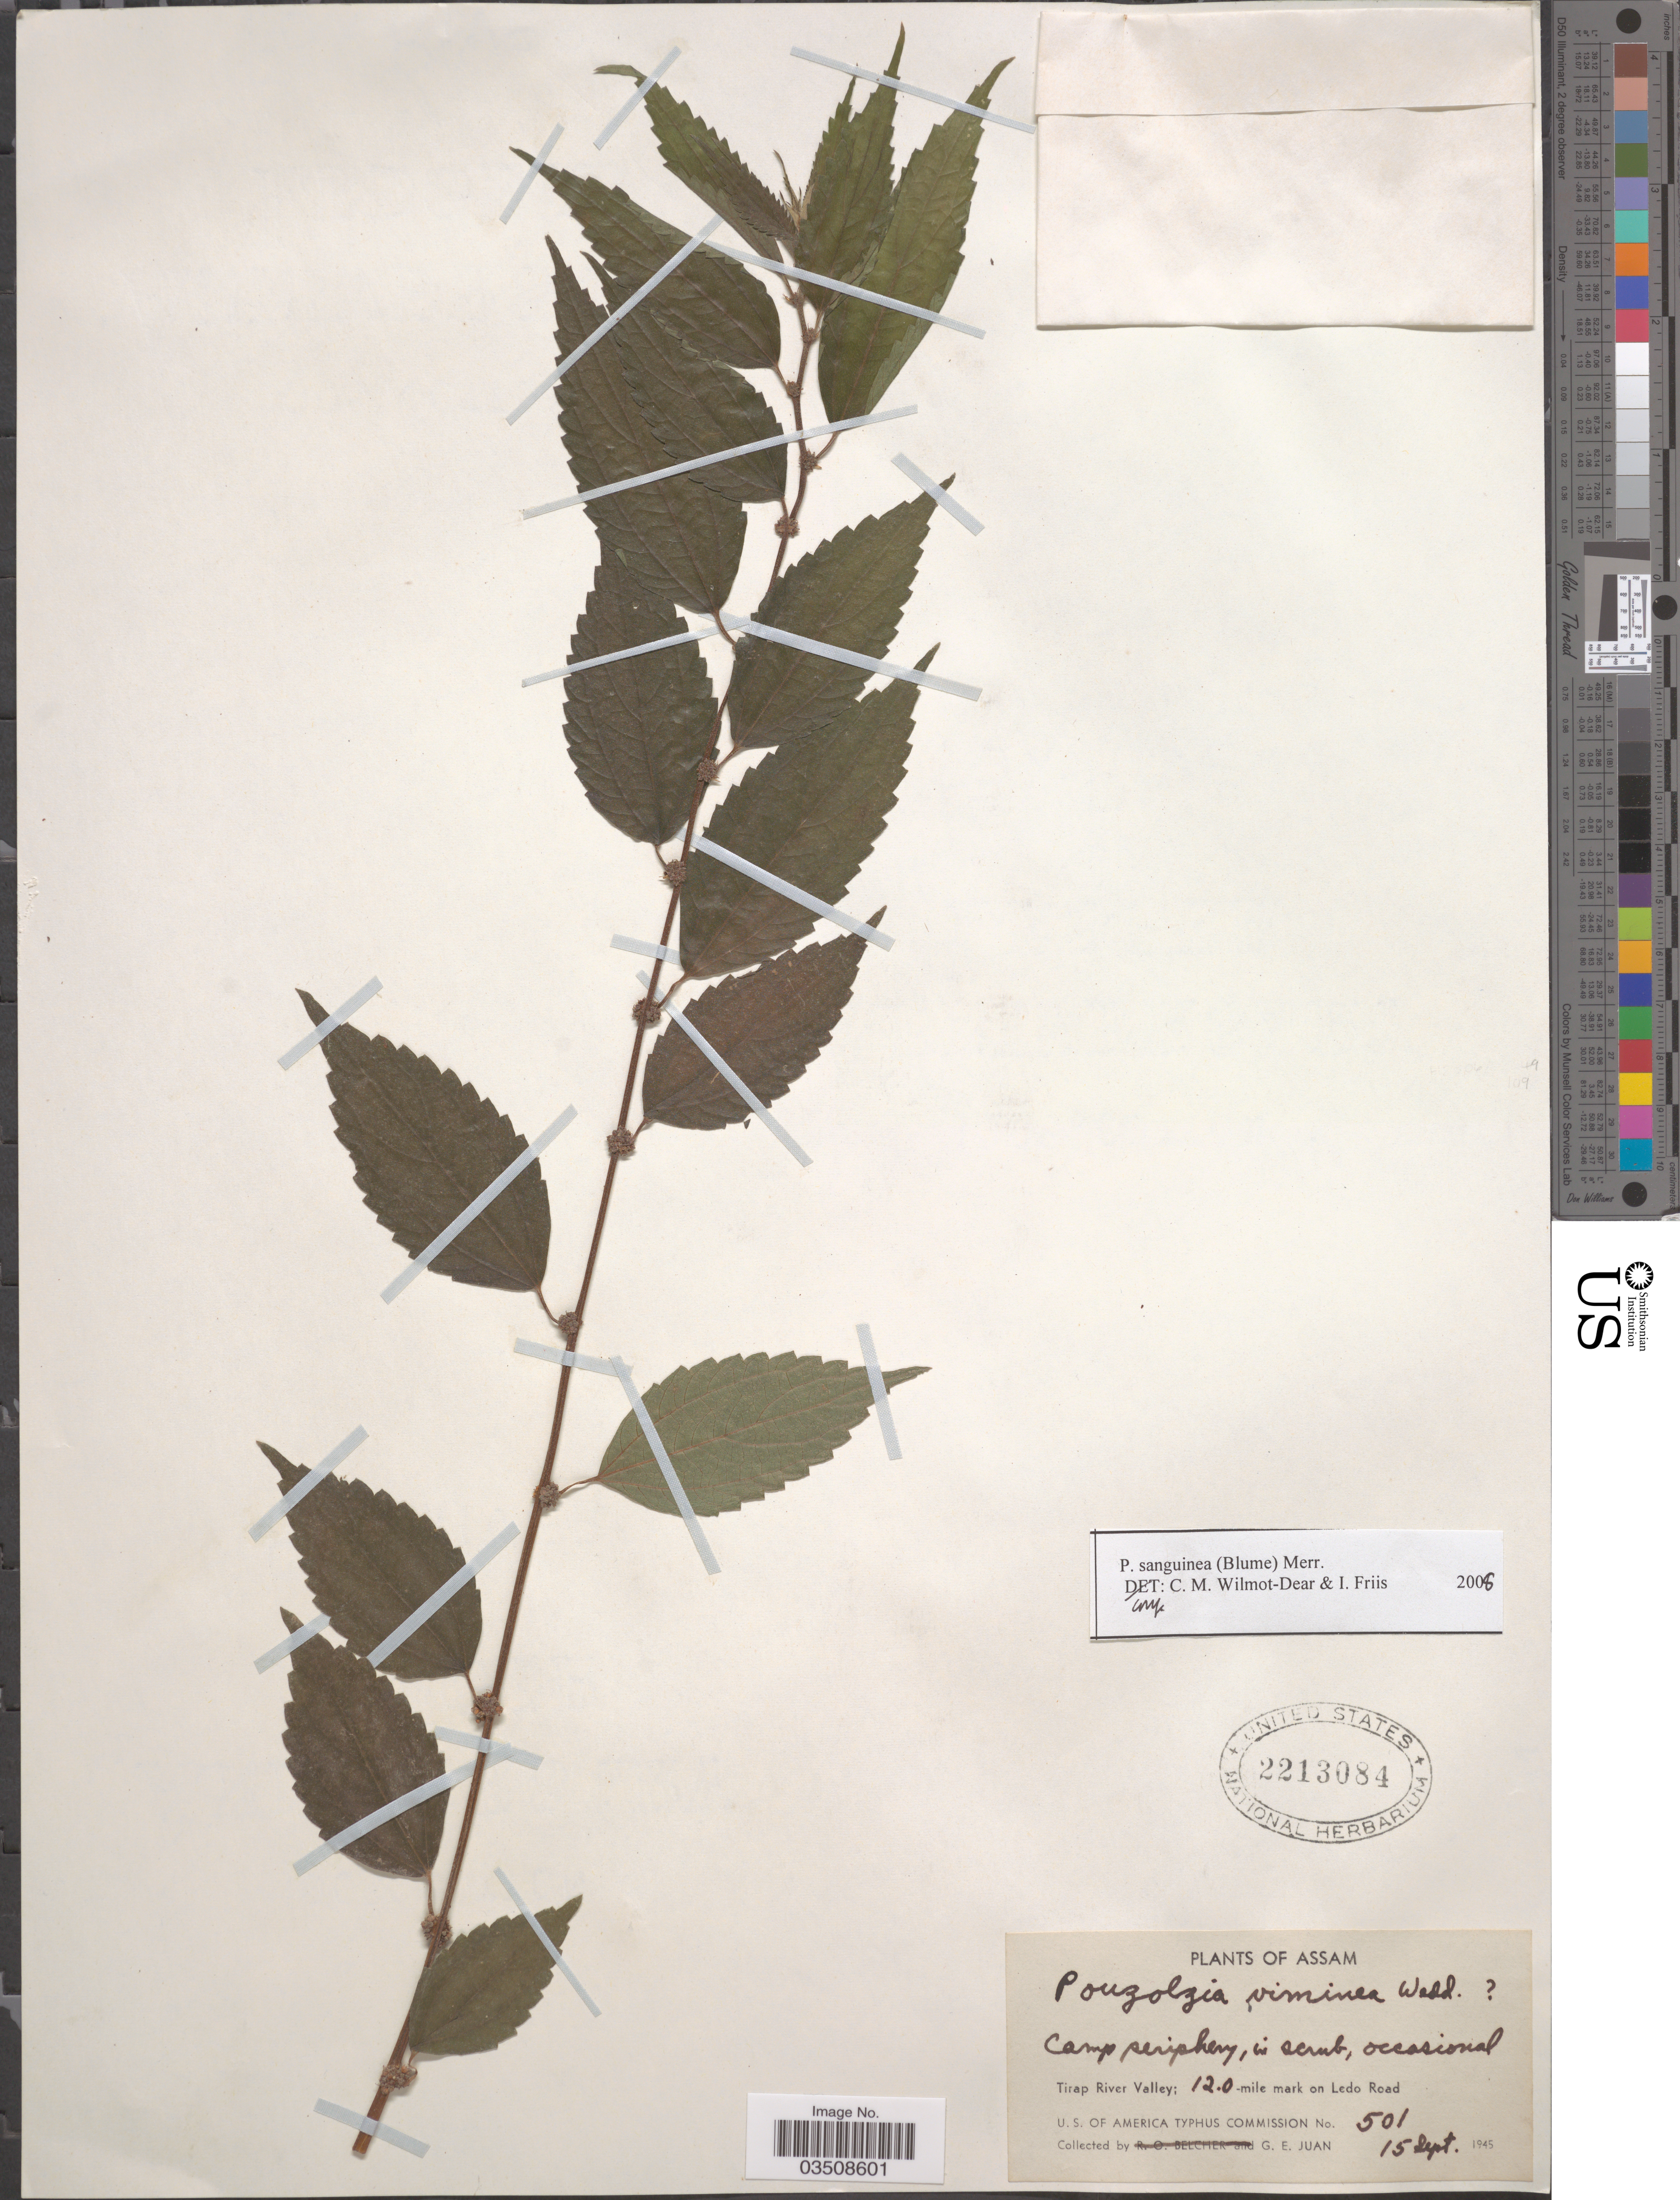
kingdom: Plantae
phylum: Tracheophyta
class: Magnoliopsida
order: Rosales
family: Urticaceae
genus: Pouzolzia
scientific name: Pouzolzia sanguinea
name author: (Blume) Merr.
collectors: G. Juan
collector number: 501?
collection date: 1945-09-15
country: India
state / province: Assam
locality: Camp periphery. Tirap River Valley; 12.0 -mile mark on Ledo Road.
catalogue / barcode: US 2213084